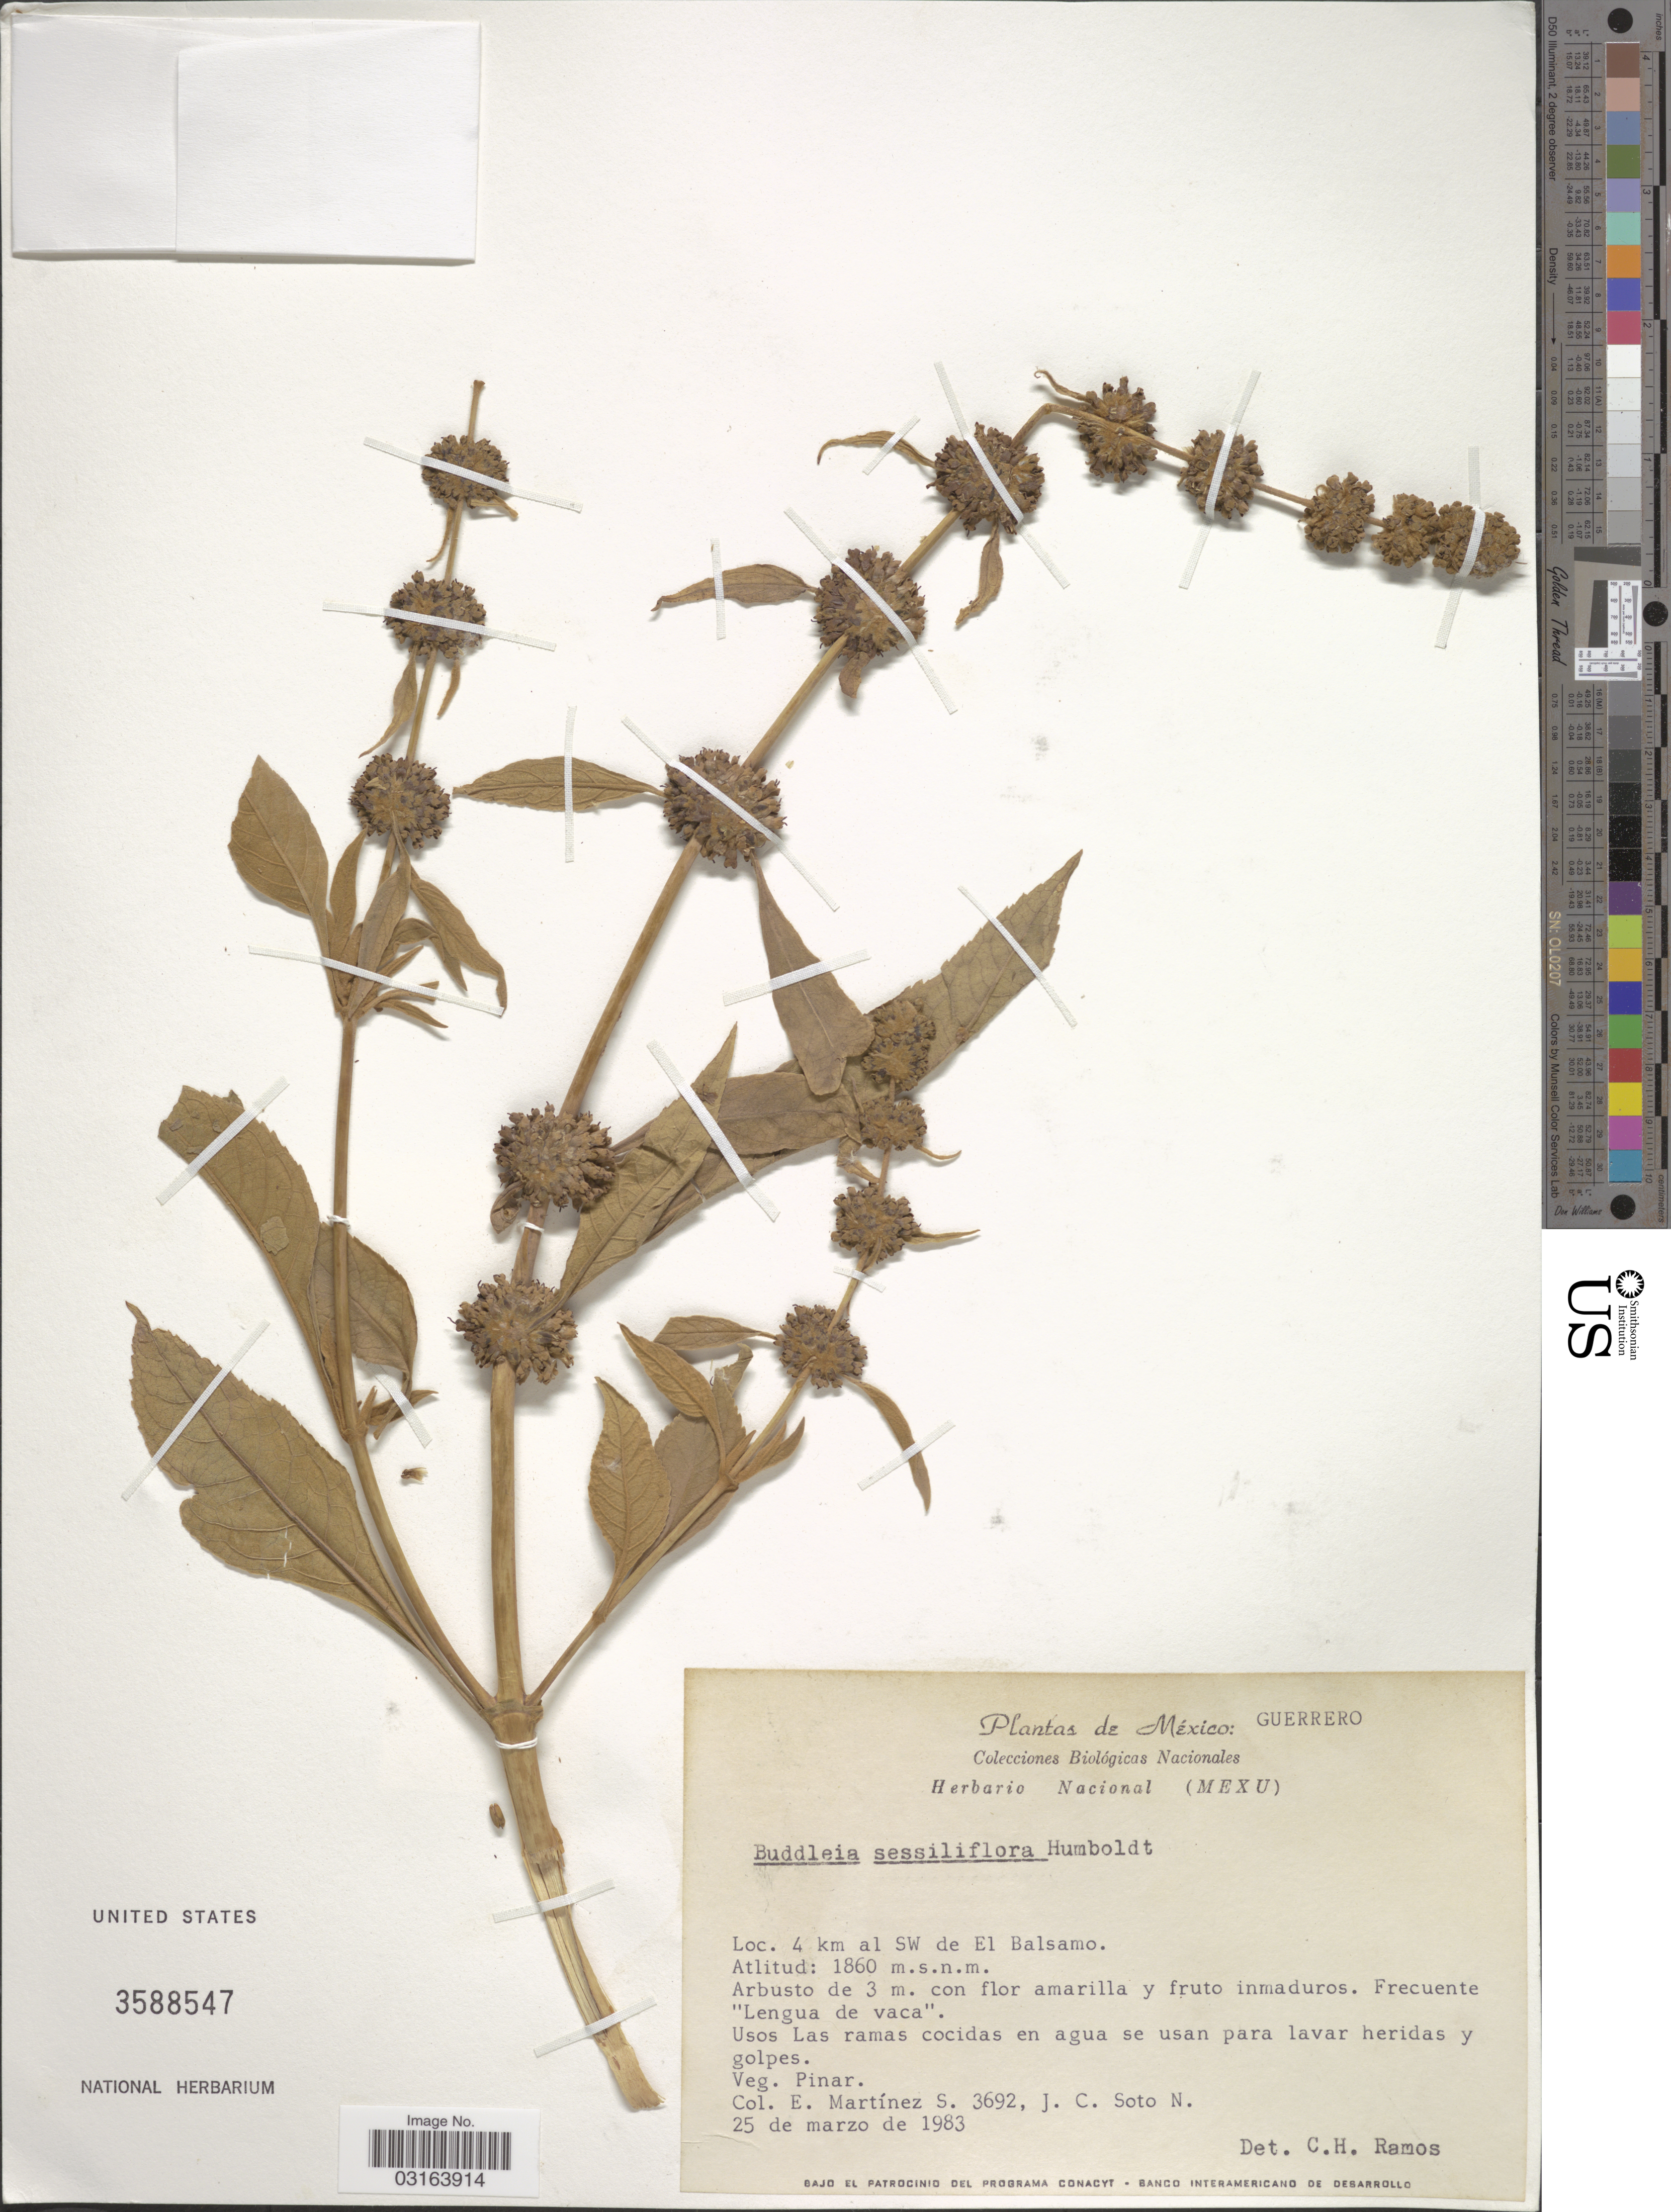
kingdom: Plantae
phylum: Tracheophyta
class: Magnoliopsida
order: Lamiales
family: Scrophulariaceae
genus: Buddleja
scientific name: Buddleja sessiliflora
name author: Kunth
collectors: E. M. Martínez S. & J. C. Soto Núñez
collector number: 3692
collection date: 1983-03-25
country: Mexico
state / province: Guerrero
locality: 4 km al SW de El Balsamo.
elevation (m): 1860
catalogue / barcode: US 3588547